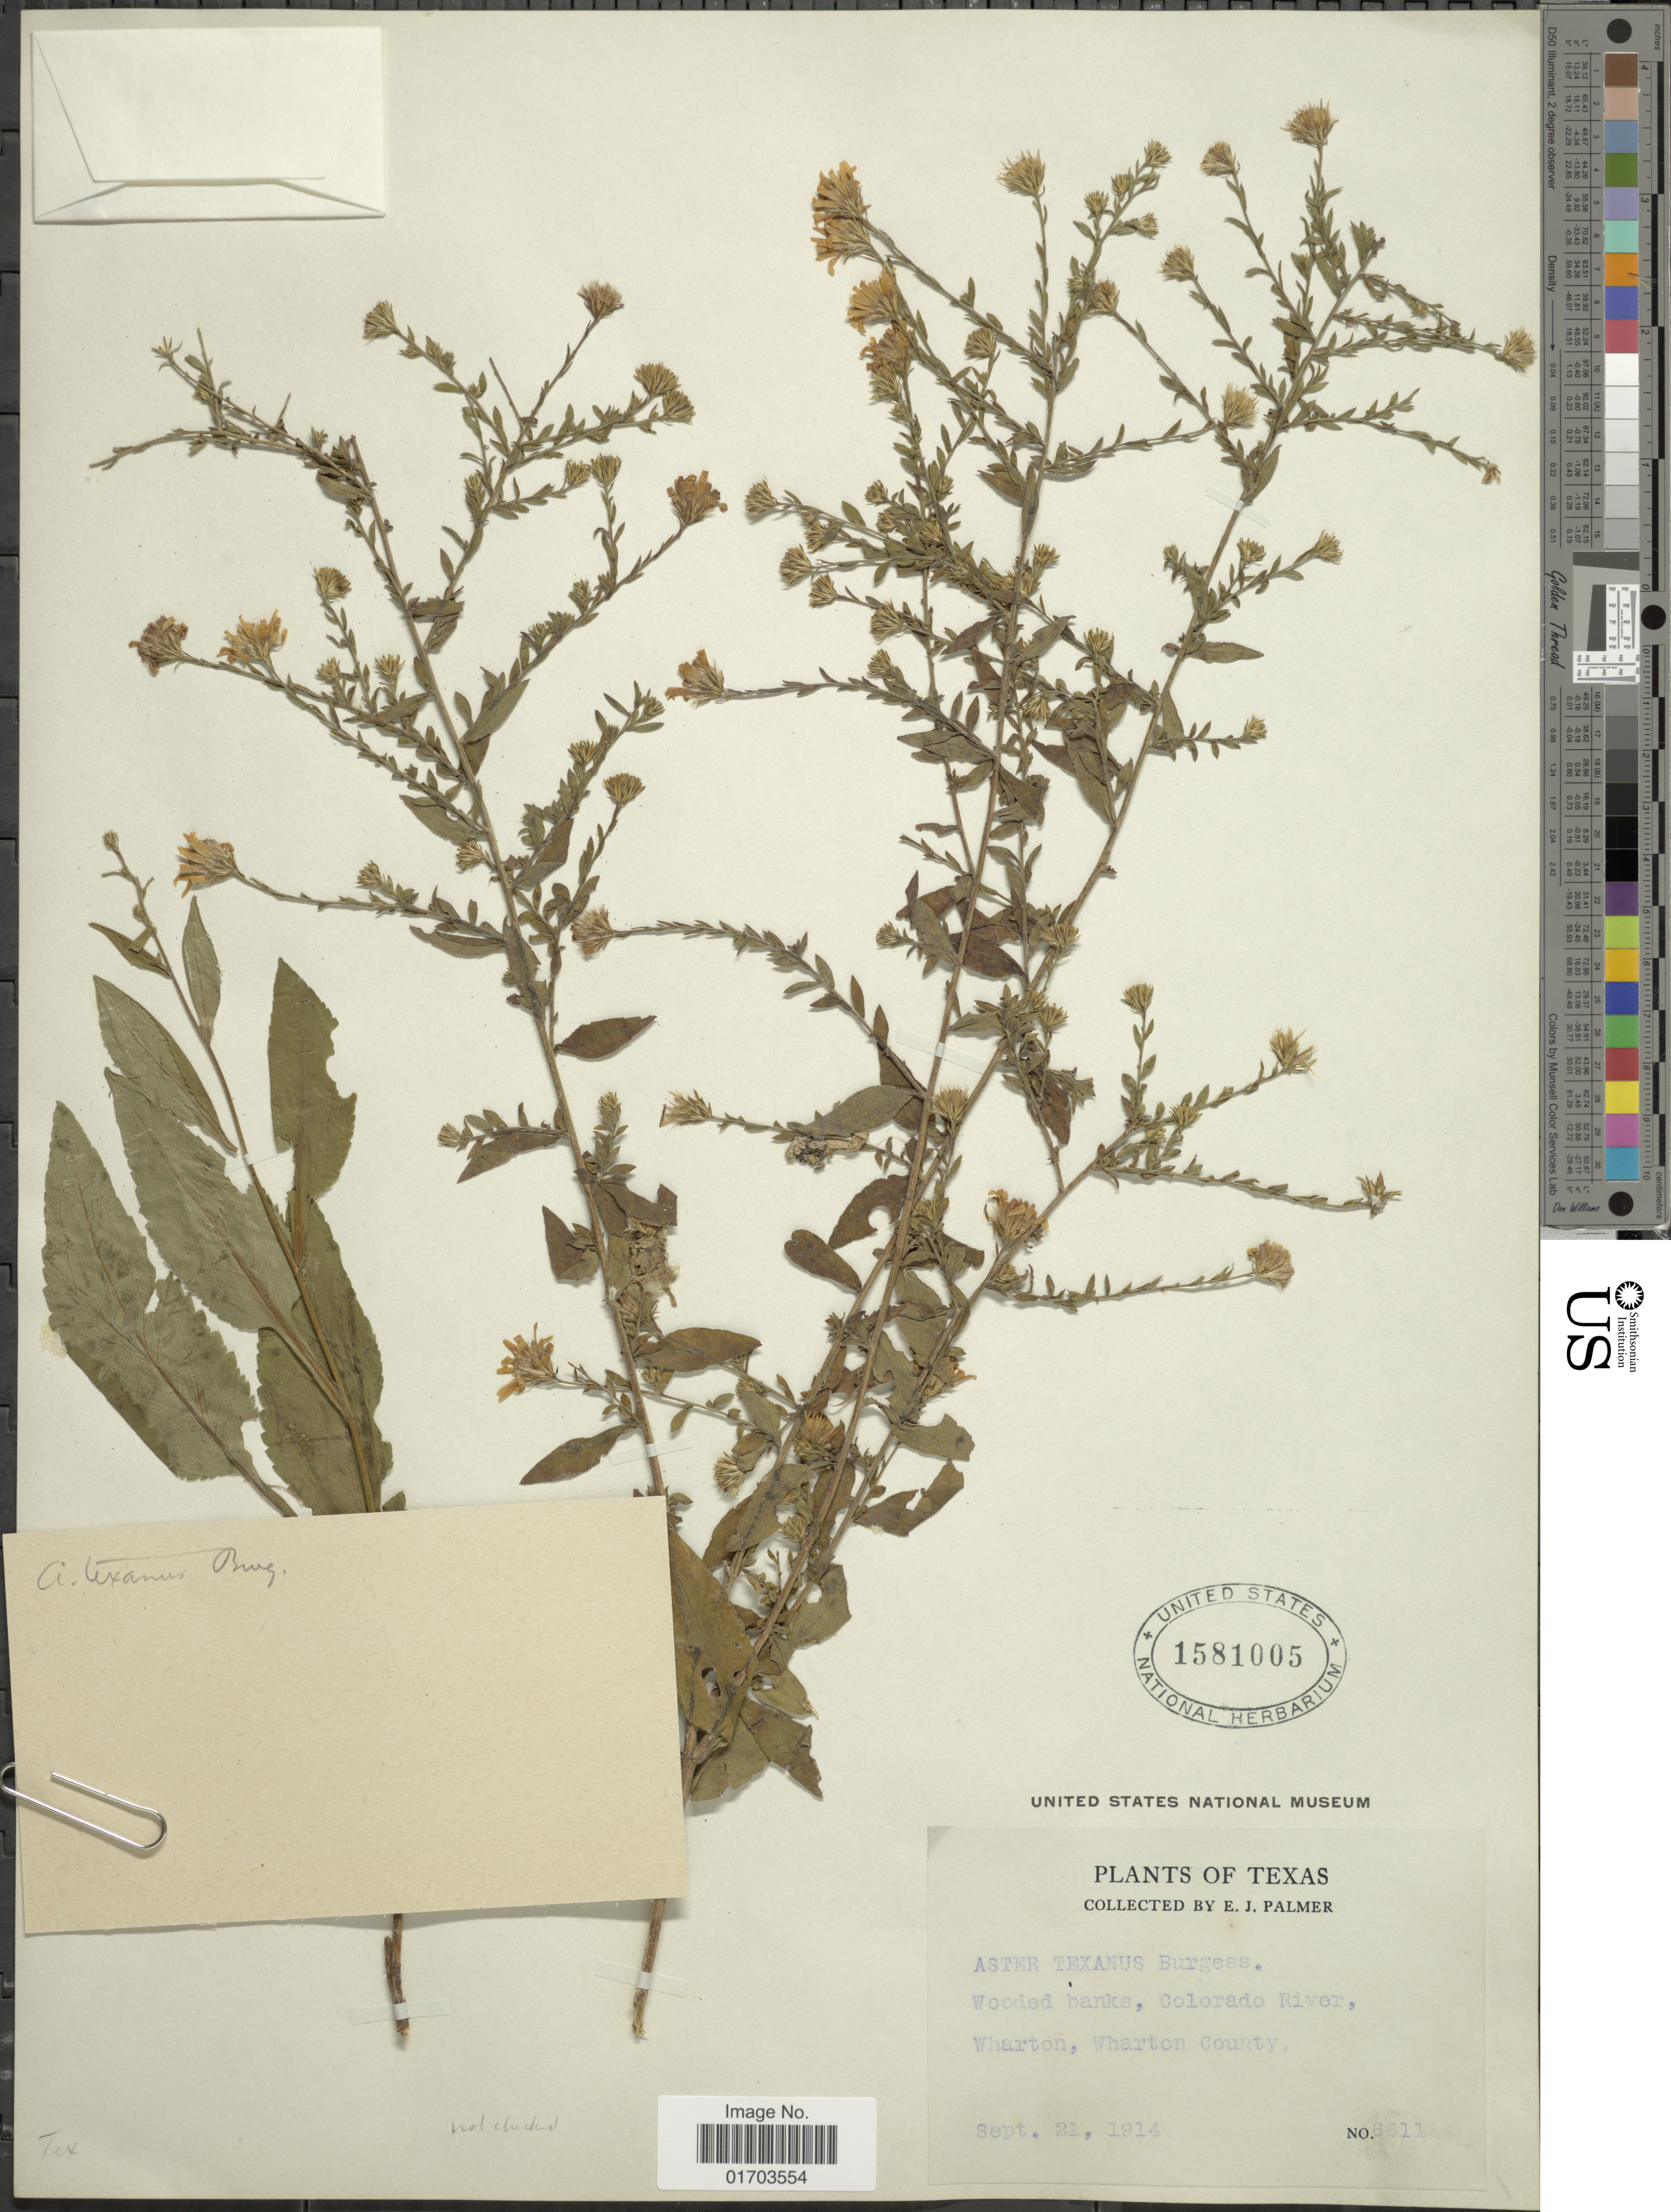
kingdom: Plantae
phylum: Tracheophyta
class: Magnoliopsida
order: Asterales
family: Asteraceae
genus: Symphyotrichum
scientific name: Symphyotrichum texanum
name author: (E.S. Burgess) Semple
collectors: E. J. Palmer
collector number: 6611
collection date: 1914-09-21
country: United States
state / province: Texas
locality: Wooded banks, Colorado River, Wharton, Wharton County.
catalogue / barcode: US 1581005